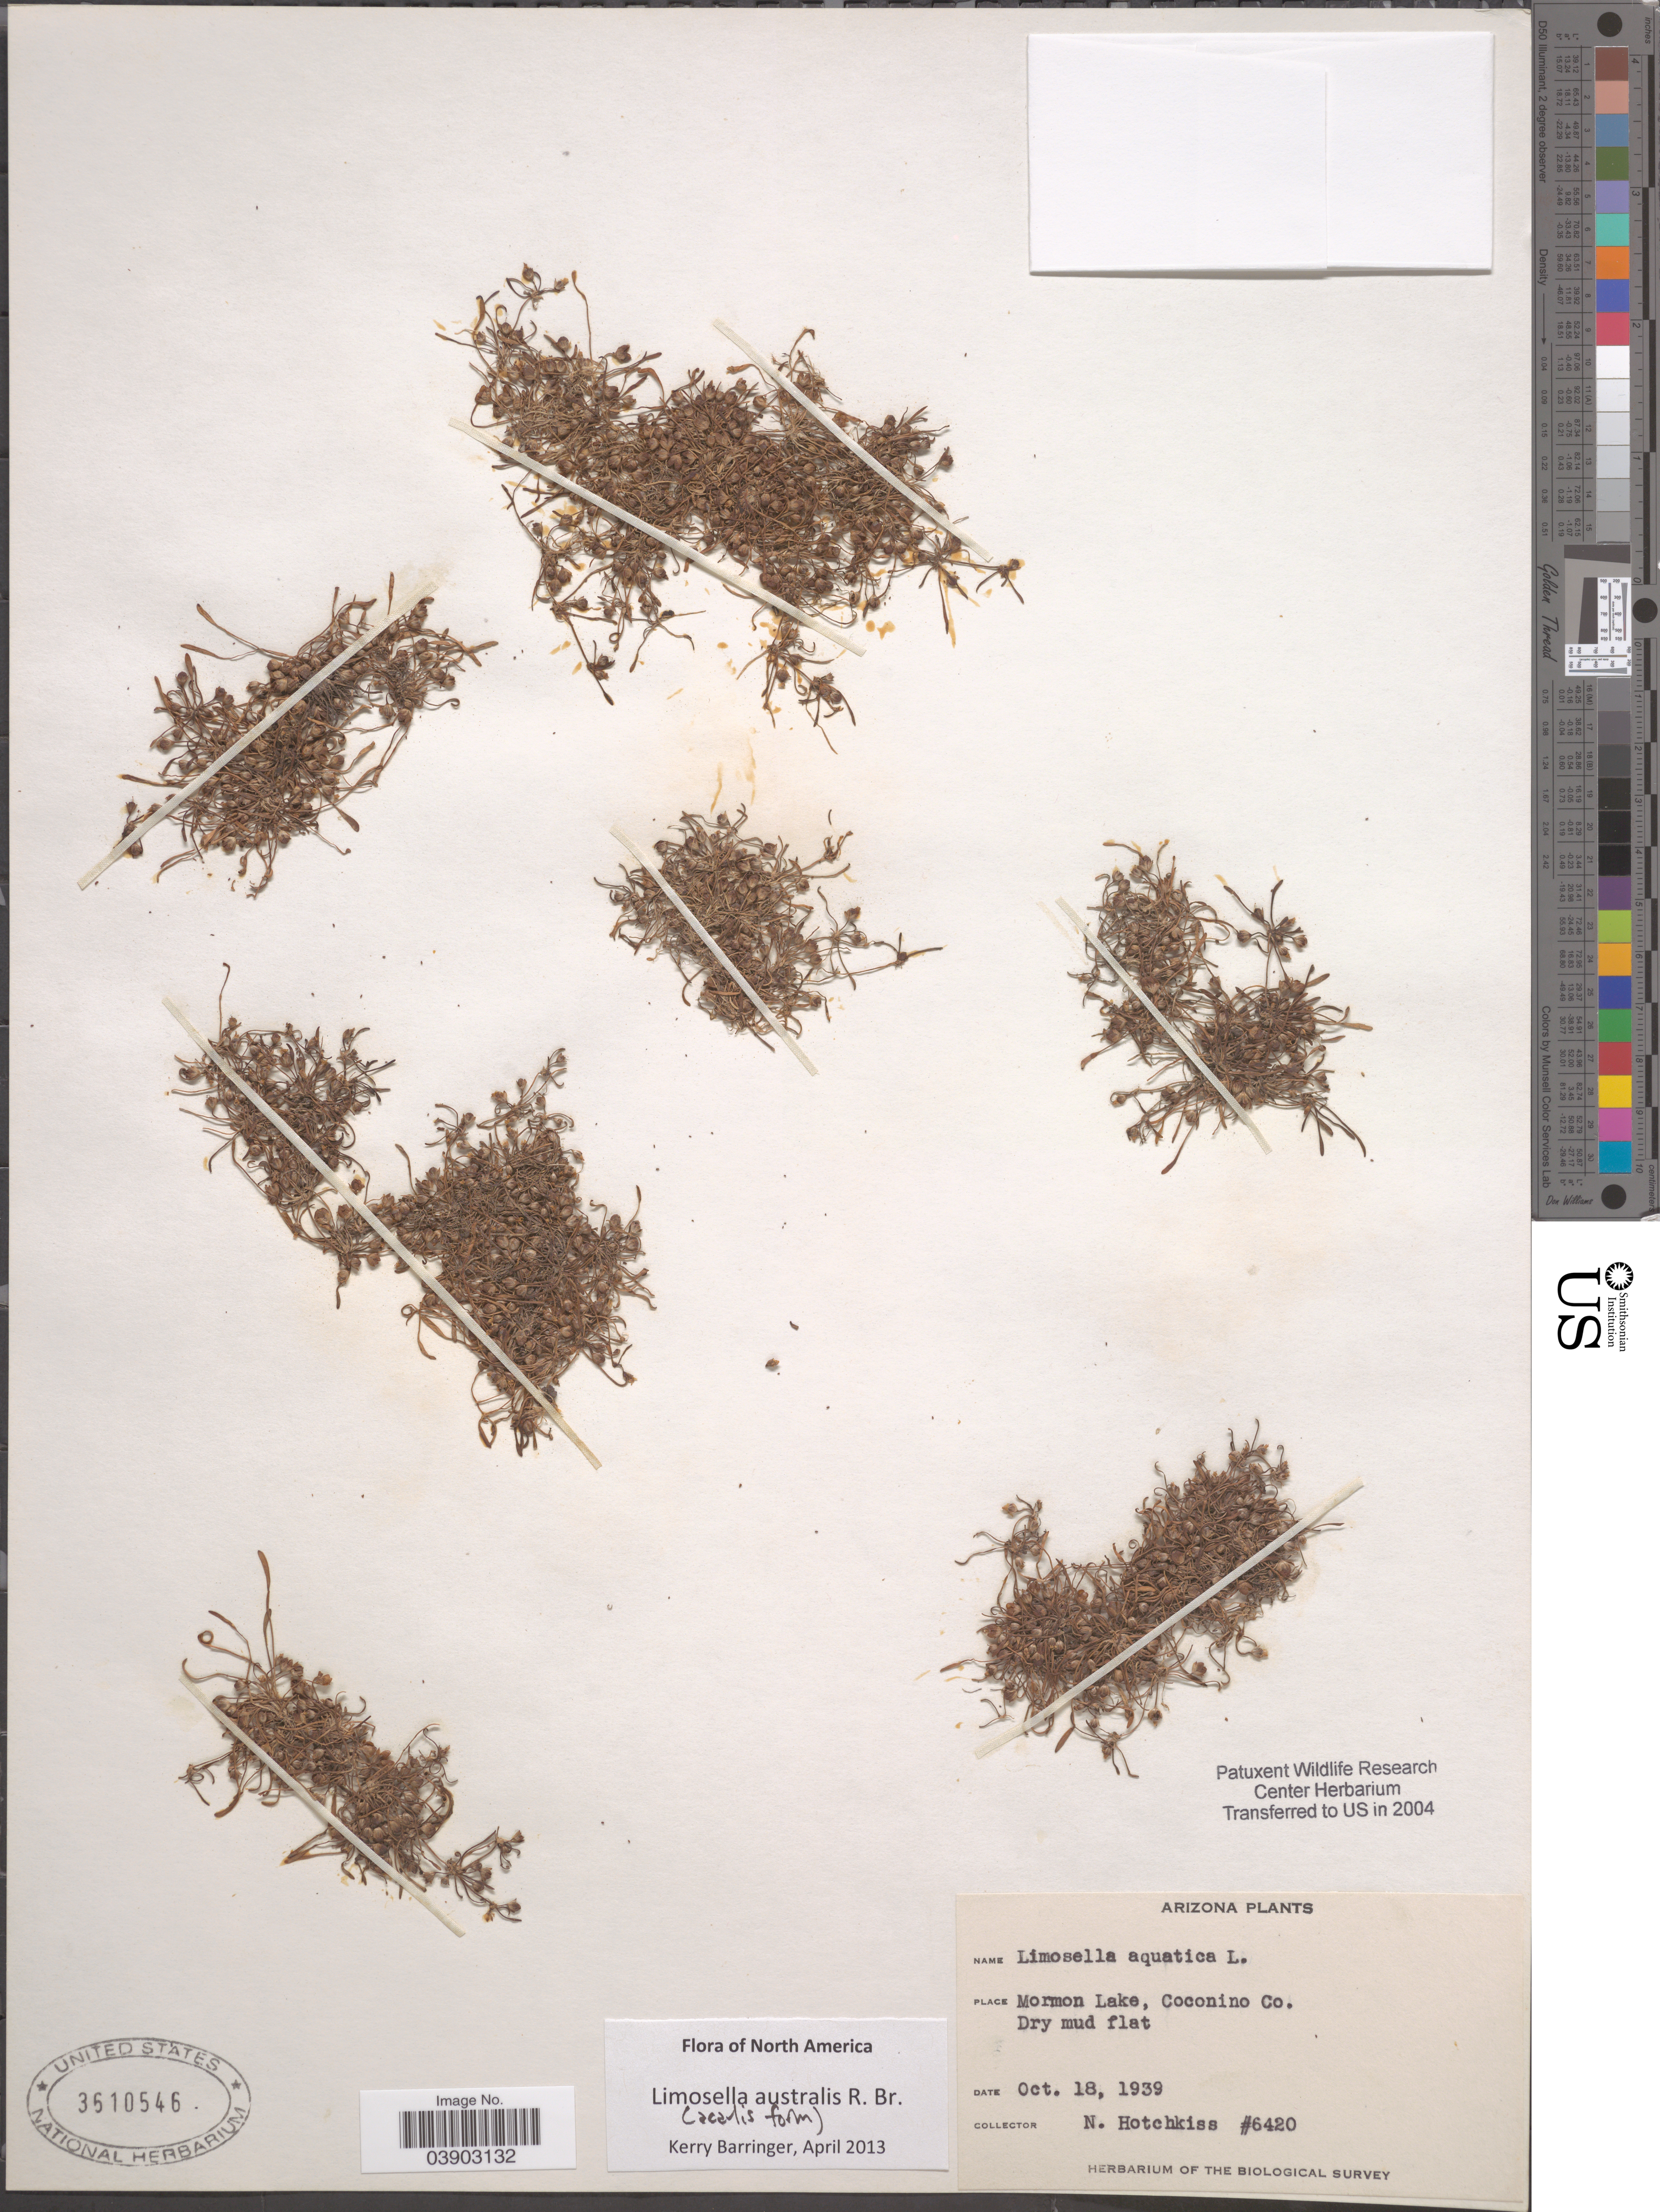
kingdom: Plantae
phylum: Tracheophyta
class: Magnoliopsida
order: Lamiales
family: Scrophulariaceae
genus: Limosella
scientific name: Limosella aquatica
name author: L.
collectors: N. Hotchkiss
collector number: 6420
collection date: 1939-10-18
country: United States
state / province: Arizona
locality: Mormon Lake, Coconino Co.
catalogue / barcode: US 3610546